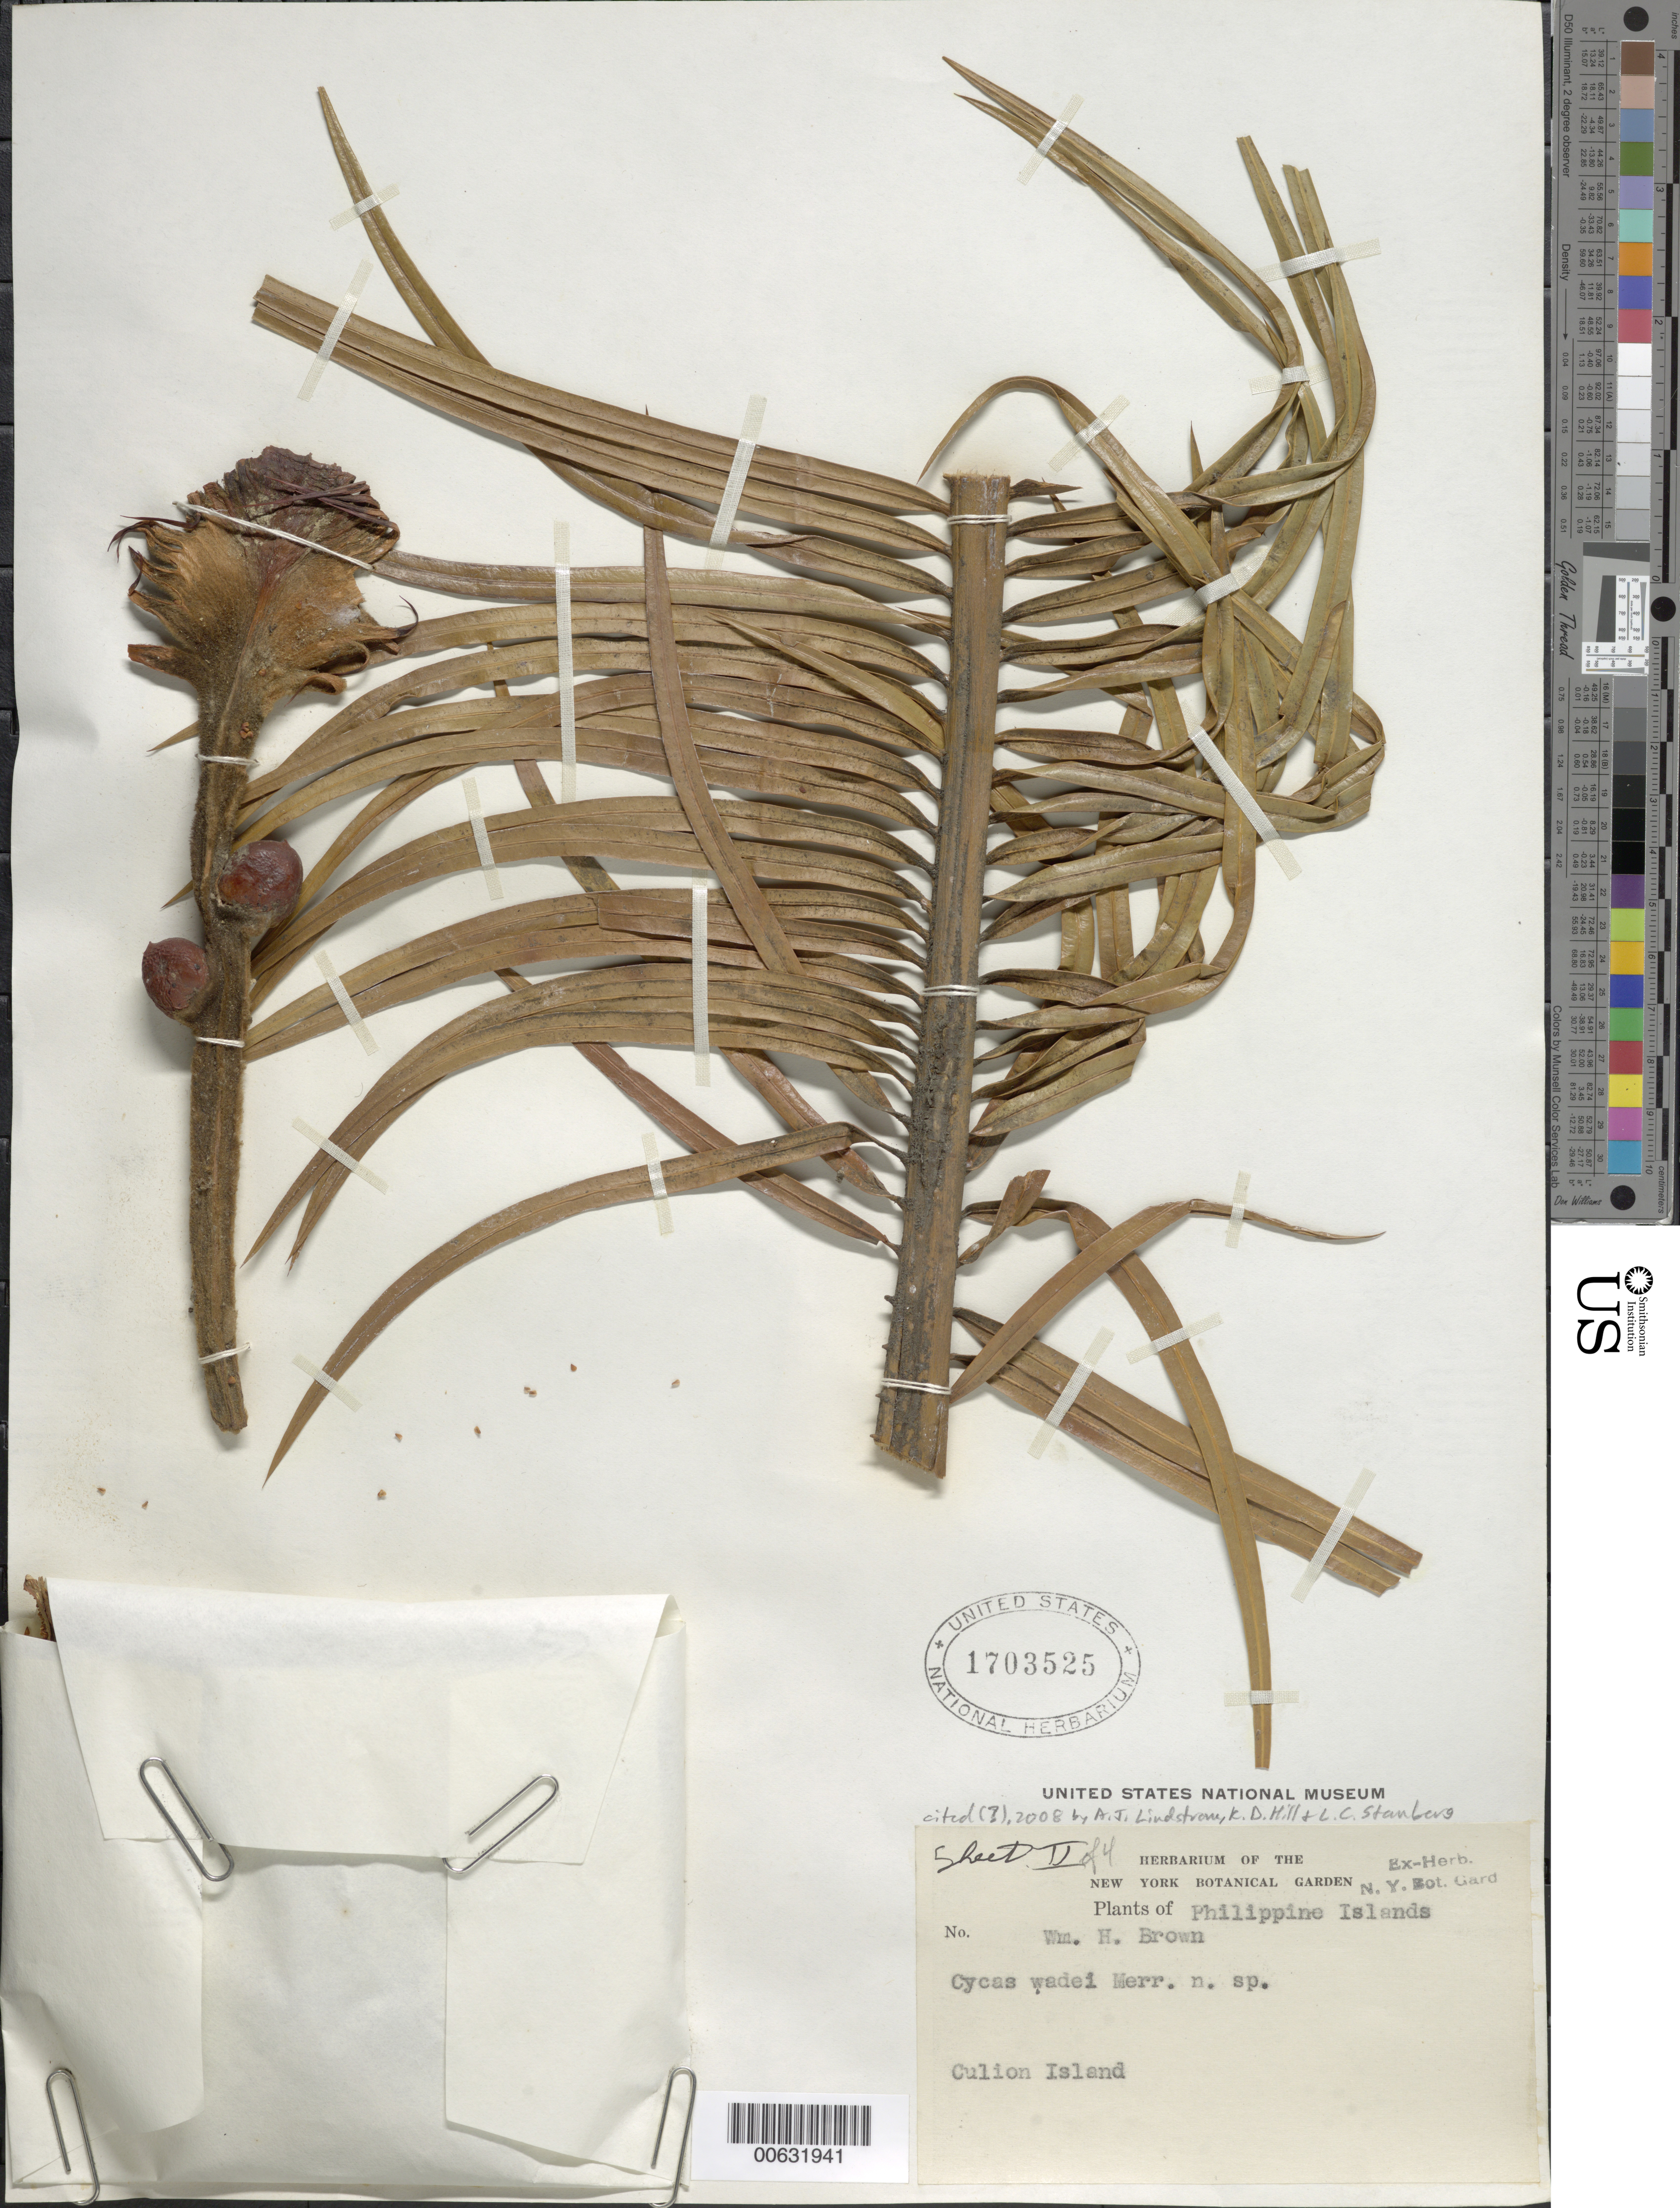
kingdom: Plantae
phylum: Tracheophyta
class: Cycadopsida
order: Cycadales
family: Cycadaceae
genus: Cycas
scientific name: Cycas wadei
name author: Merr.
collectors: W. H. Brown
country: Philippines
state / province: Mimaropa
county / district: Palawan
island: Culion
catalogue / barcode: US 1703525